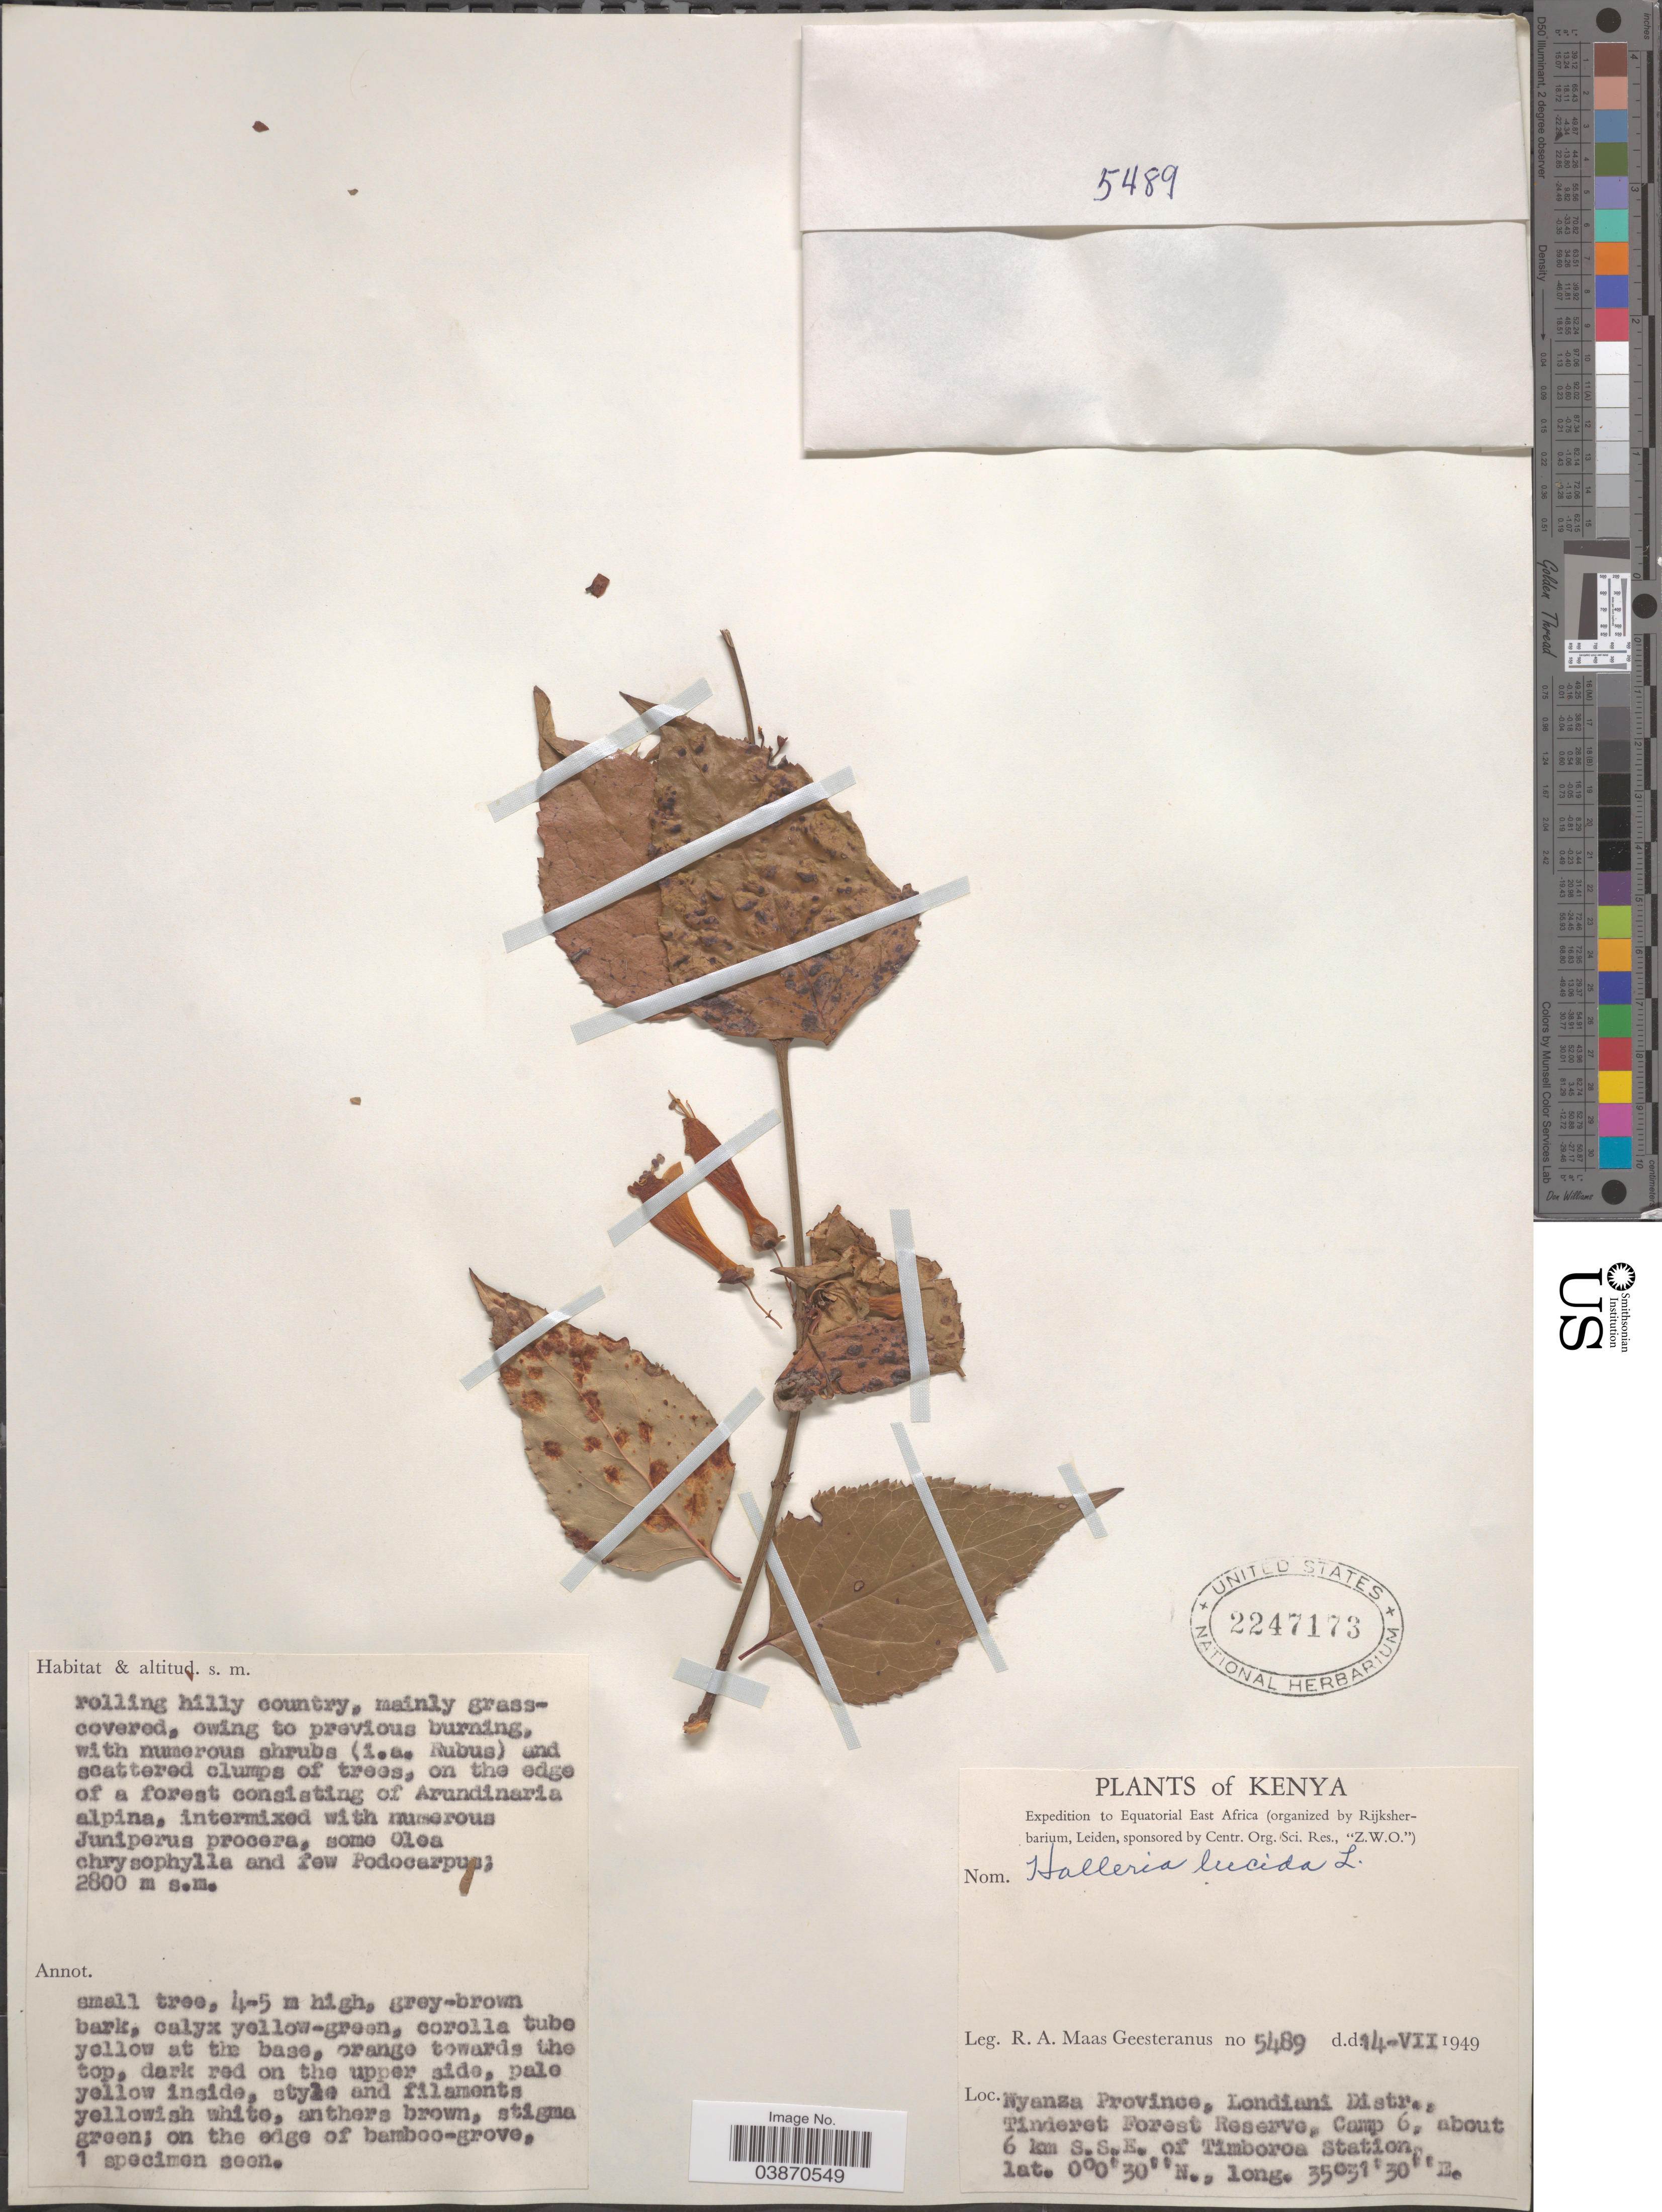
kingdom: Plantae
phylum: Tracheophyta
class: Magnoliopsida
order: Lamiales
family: Stilbaceae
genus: Halleria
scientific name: Halleria lucida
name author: L.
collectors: R. A. Maas Geesteranus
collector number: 5489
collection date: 1949-07-14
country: Kenya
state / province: Kericho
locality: Equatorial East Africa. Londiani Distr., Tinderet Forest Reserve, Camp 6, about 6 km S.S.E. of Timboroa Station.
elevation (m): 2800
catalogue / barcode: US 2247173